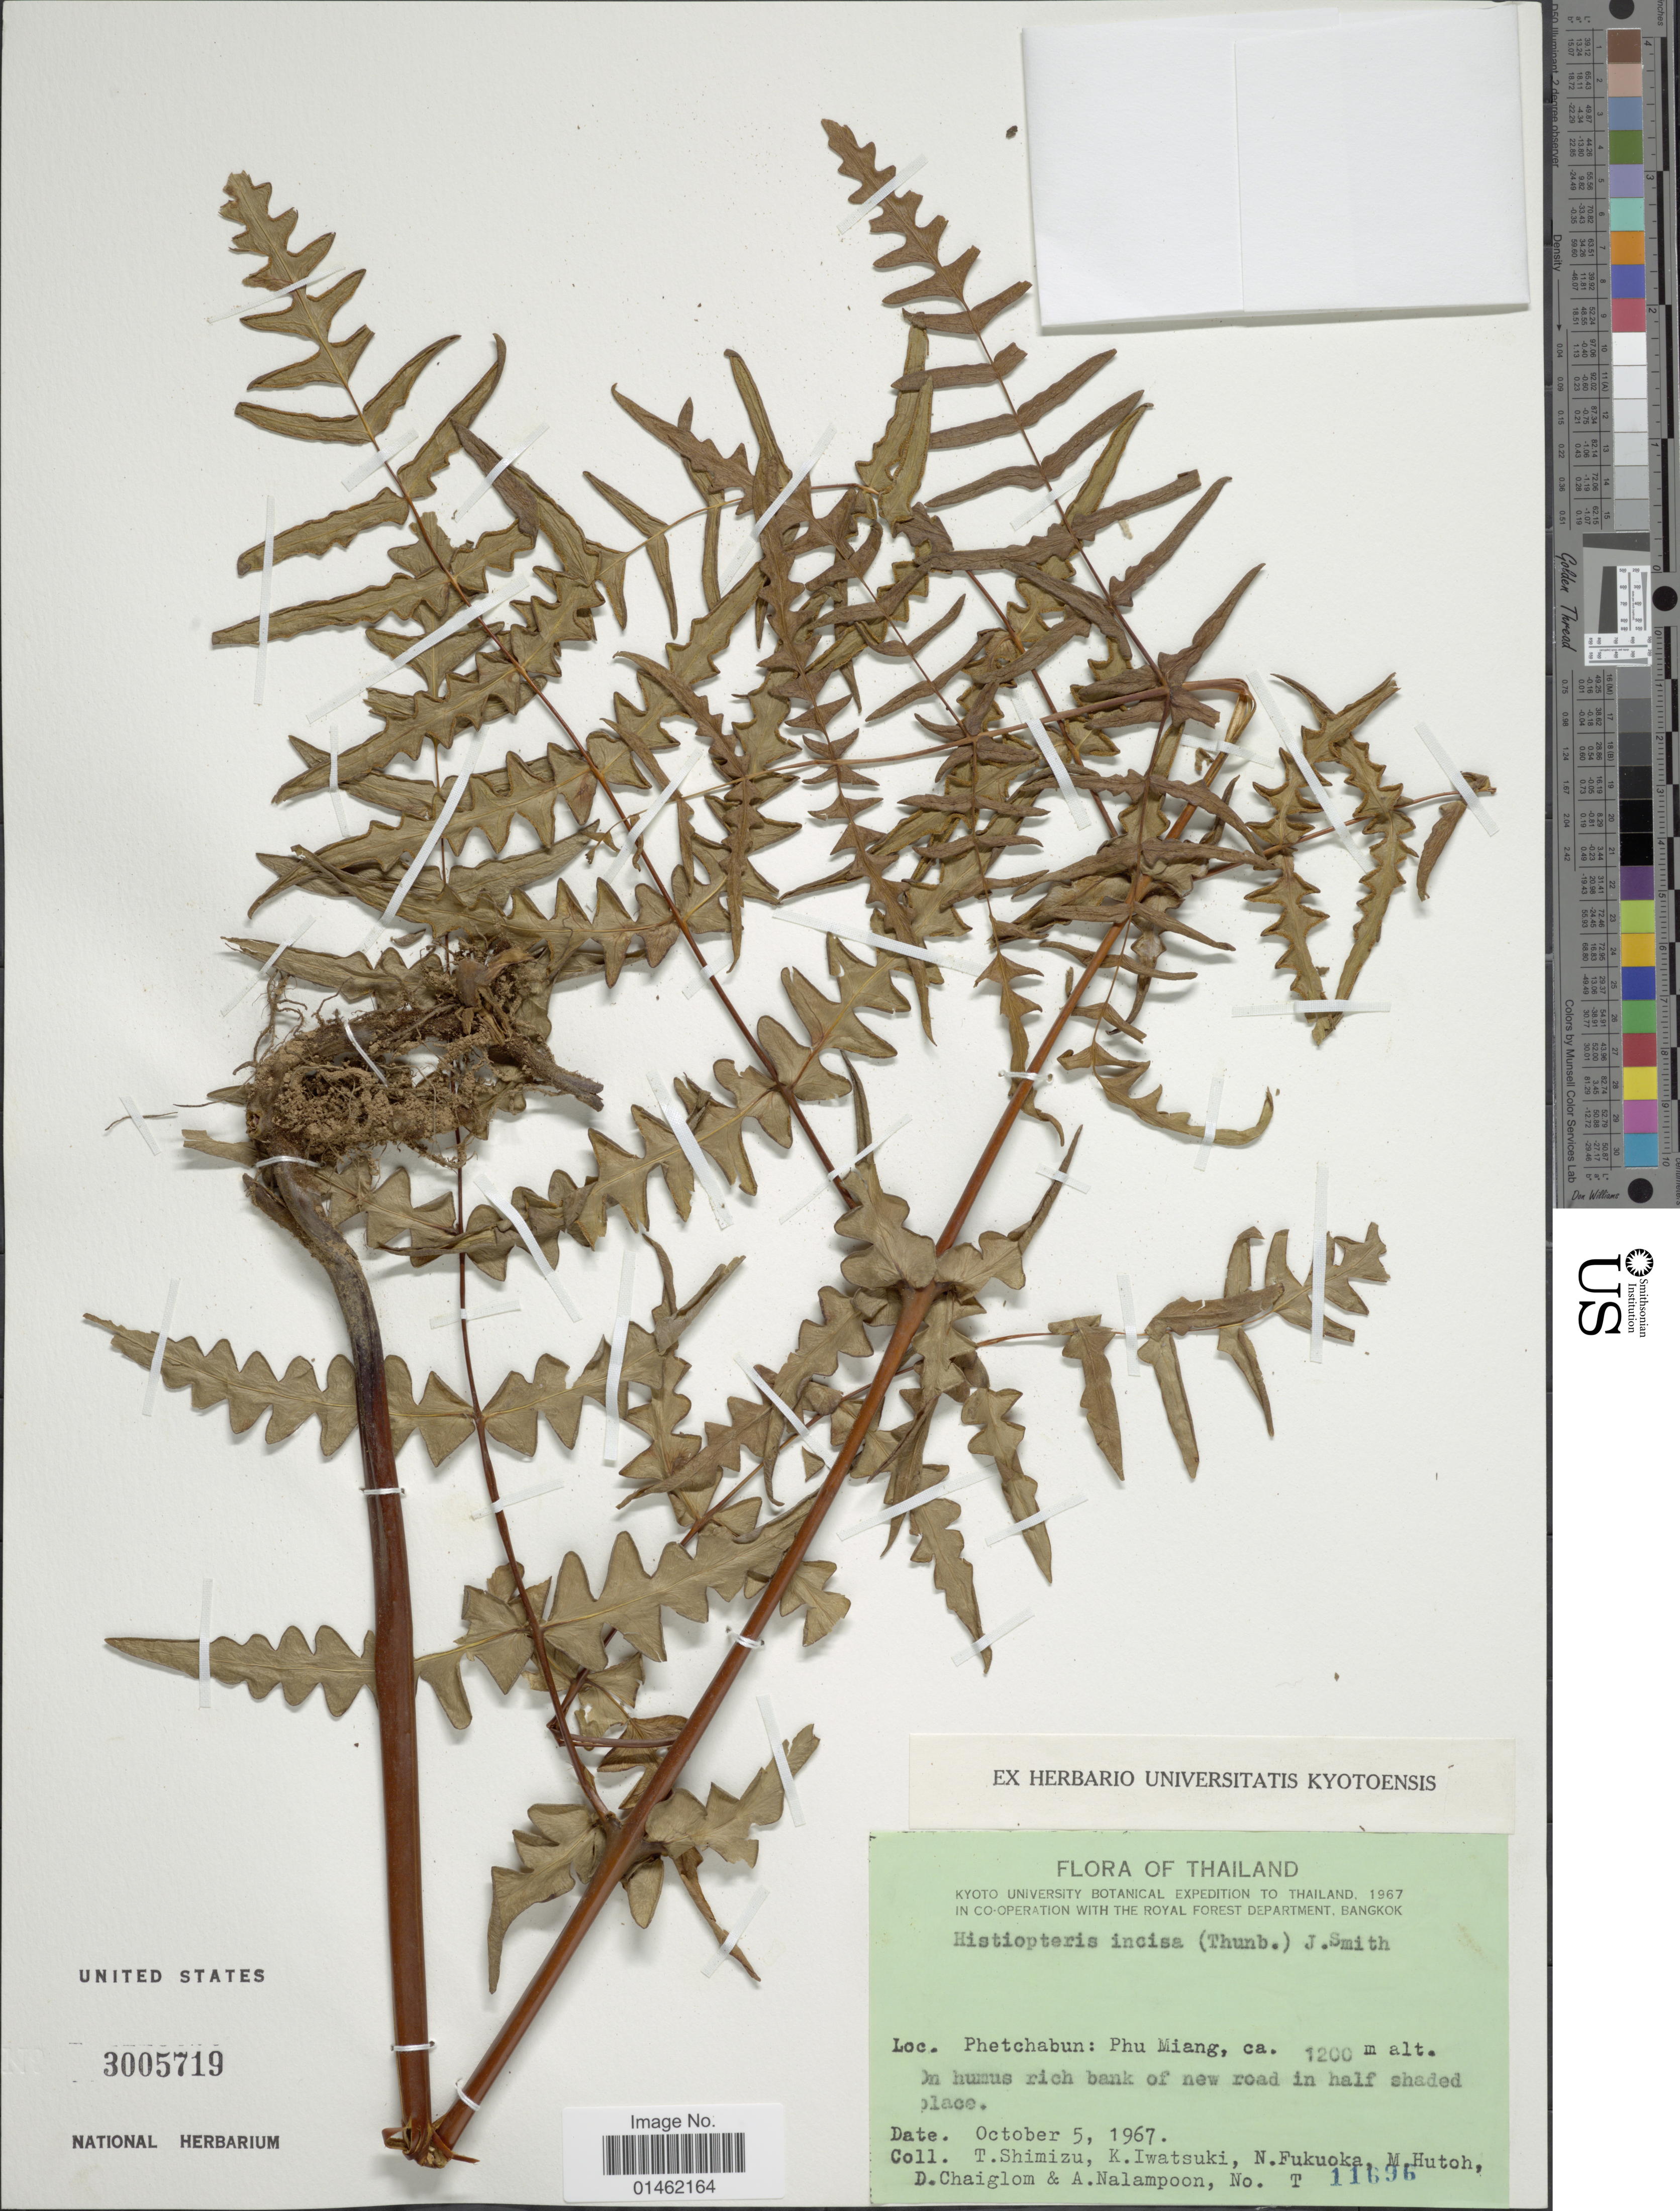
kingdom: Plantae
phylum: Tracheophyta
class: Polypodiopsida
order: Polypodiales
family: Dennstaedtiaceae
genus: Histiopteris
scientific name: Histiopteris incisa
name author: (Thunb.) J. Sm.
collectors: T. Shimizu, K. Iwatsuki, N. Fukuoka, M. Hutch & et al.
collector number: T 11696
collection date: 1967-10-05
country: Thailand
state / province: Phetchabun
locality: Phu Miang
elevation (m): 1200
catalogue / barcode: US 3005719